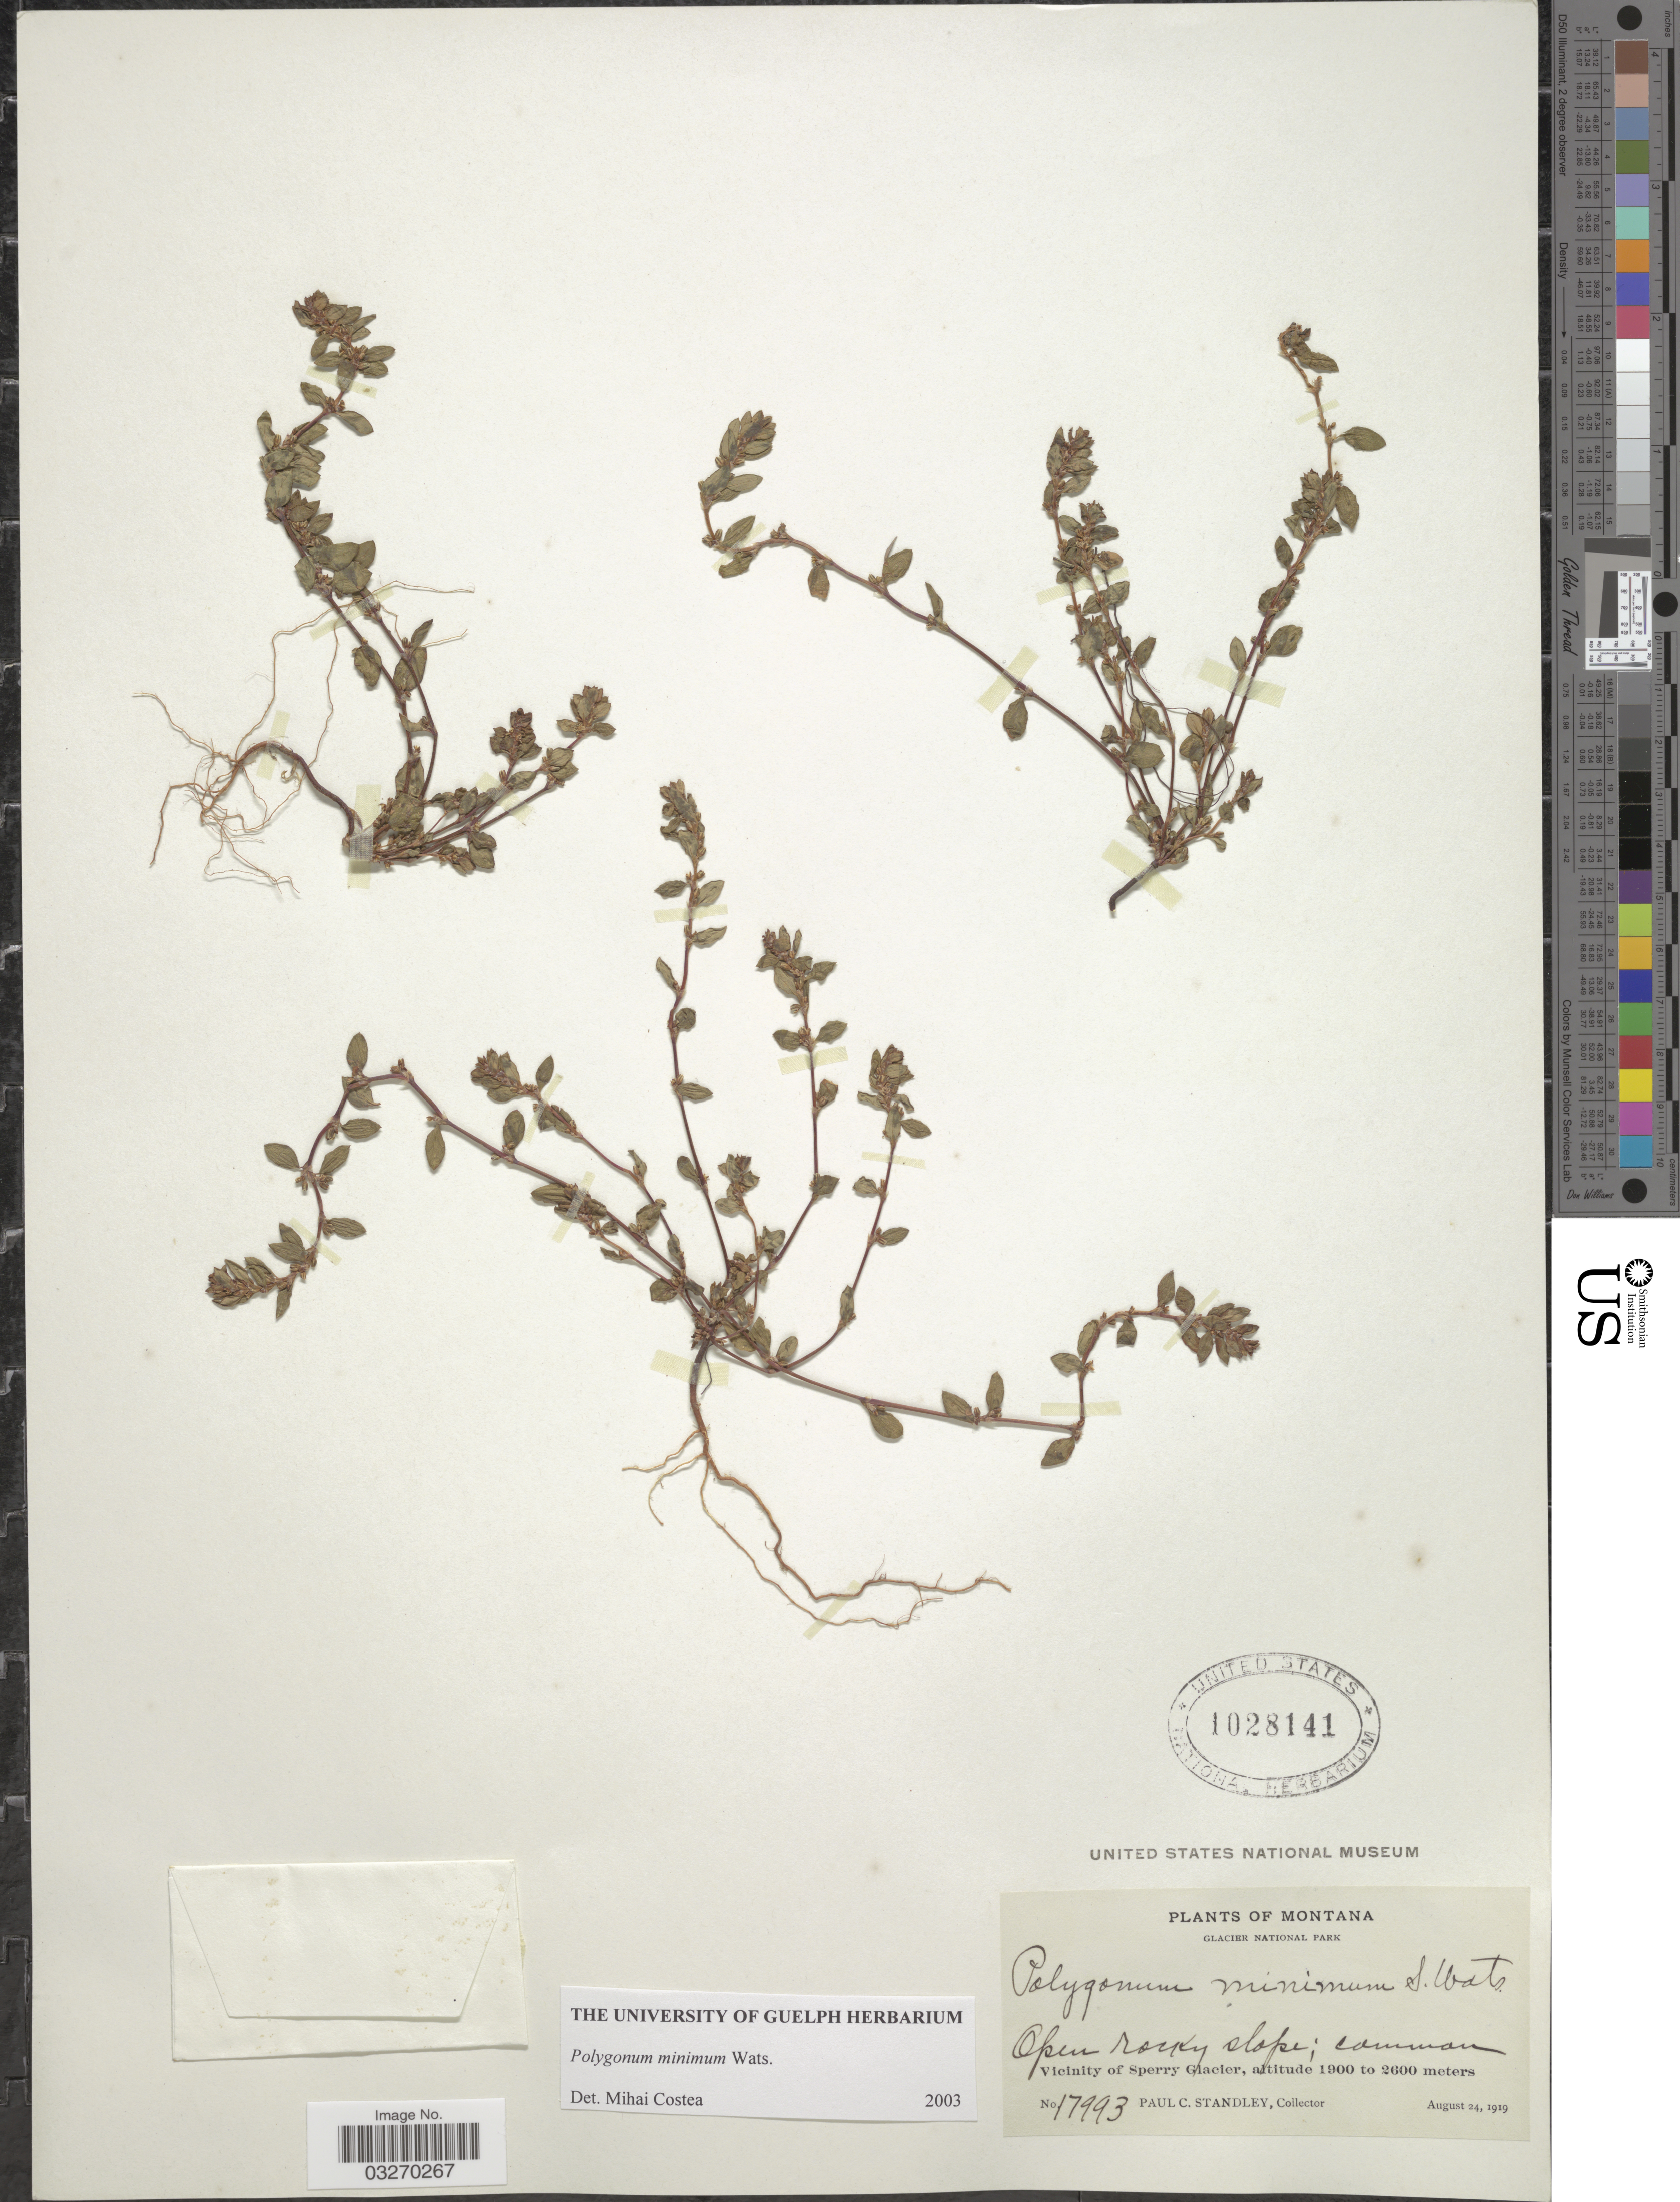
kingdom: Plantae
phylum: Tracheophyta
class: Magnoliopsida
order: Caryophyllales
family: Polygonaceae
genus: Polygonum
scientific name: Polygonum minimum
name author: S. Watson in C. King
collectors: P. C. Standley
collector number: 17993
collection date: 1919-08-24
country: United States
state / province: Montana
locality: Glacier National Park. Vicinity of Sperry Glacier.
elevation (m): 1900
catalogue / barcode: US 1028141